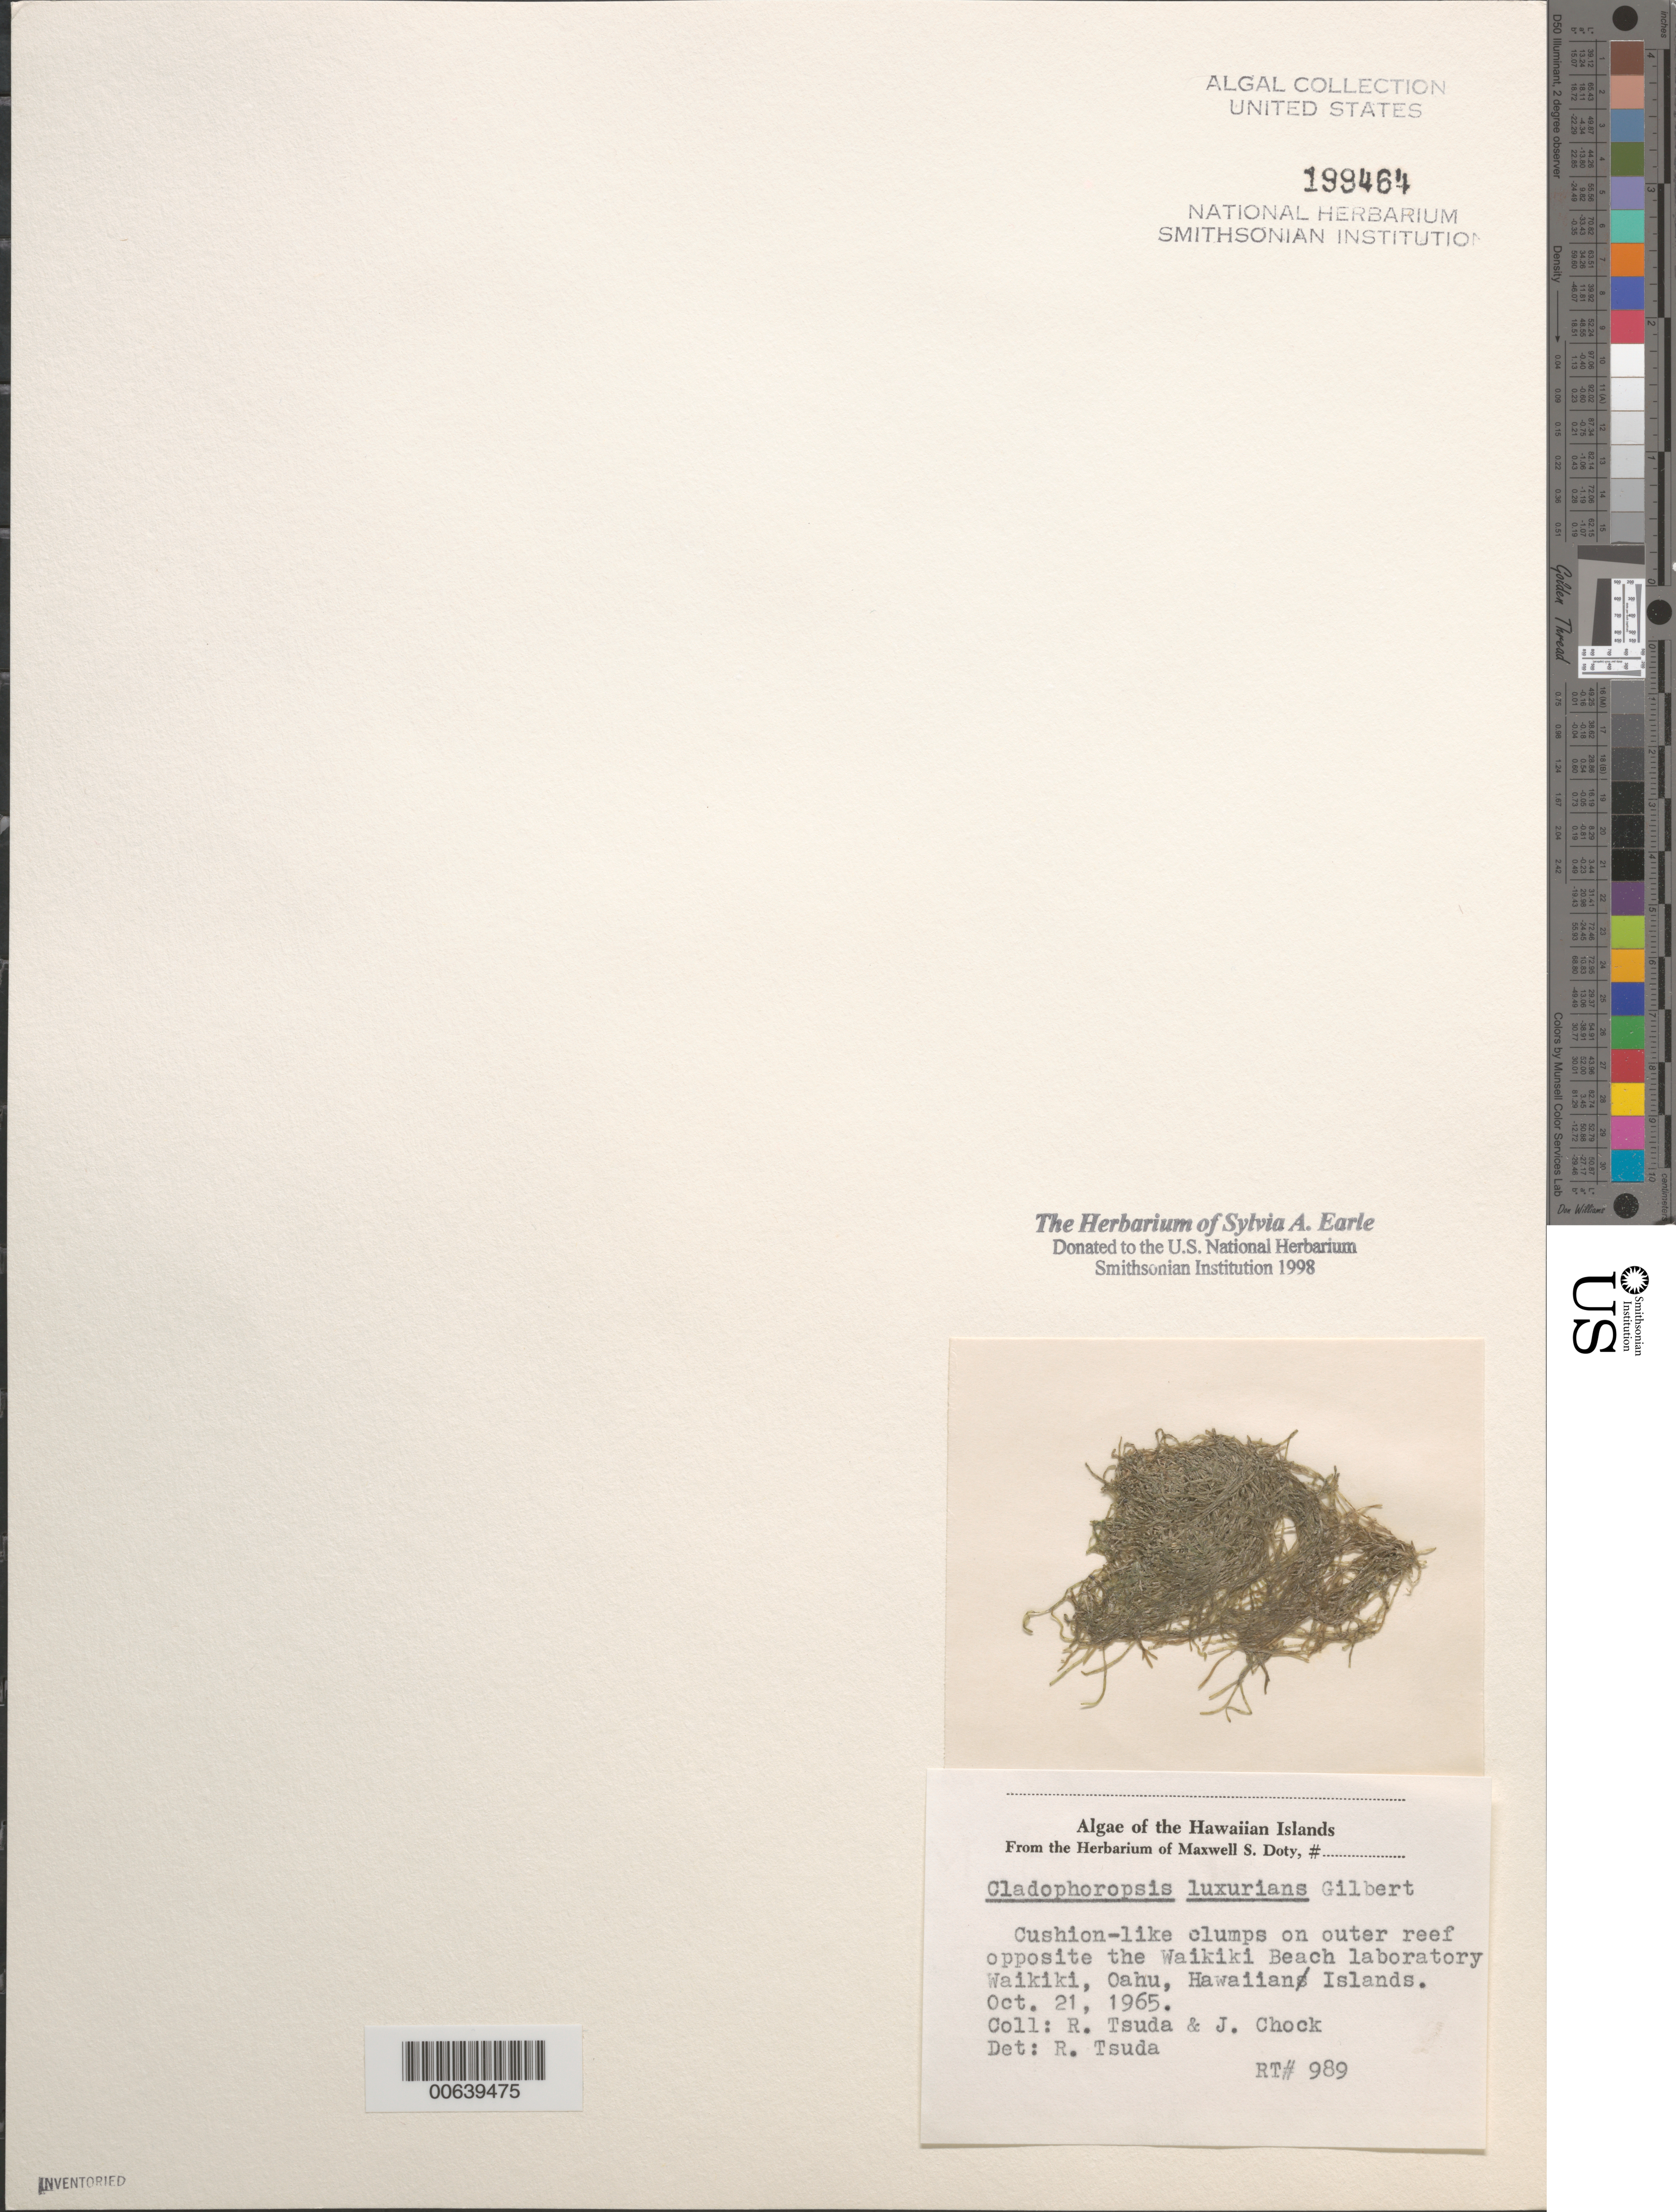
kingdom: Plantae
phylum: Chlorophyta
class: Ulvophyceae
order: Cladophorales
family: Cladophoraceae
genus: Cladophora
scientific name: Cladophora fuliginosa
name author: Kütz.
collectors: R. Tsuda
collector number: RT 989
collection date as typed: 21 Oct 1965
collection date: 1965-10-21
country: United States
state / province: Hawaii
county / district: Honolulu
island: Oahu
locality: Waikiki opposite Waikiki Beach laboratory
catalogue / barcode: US 199464